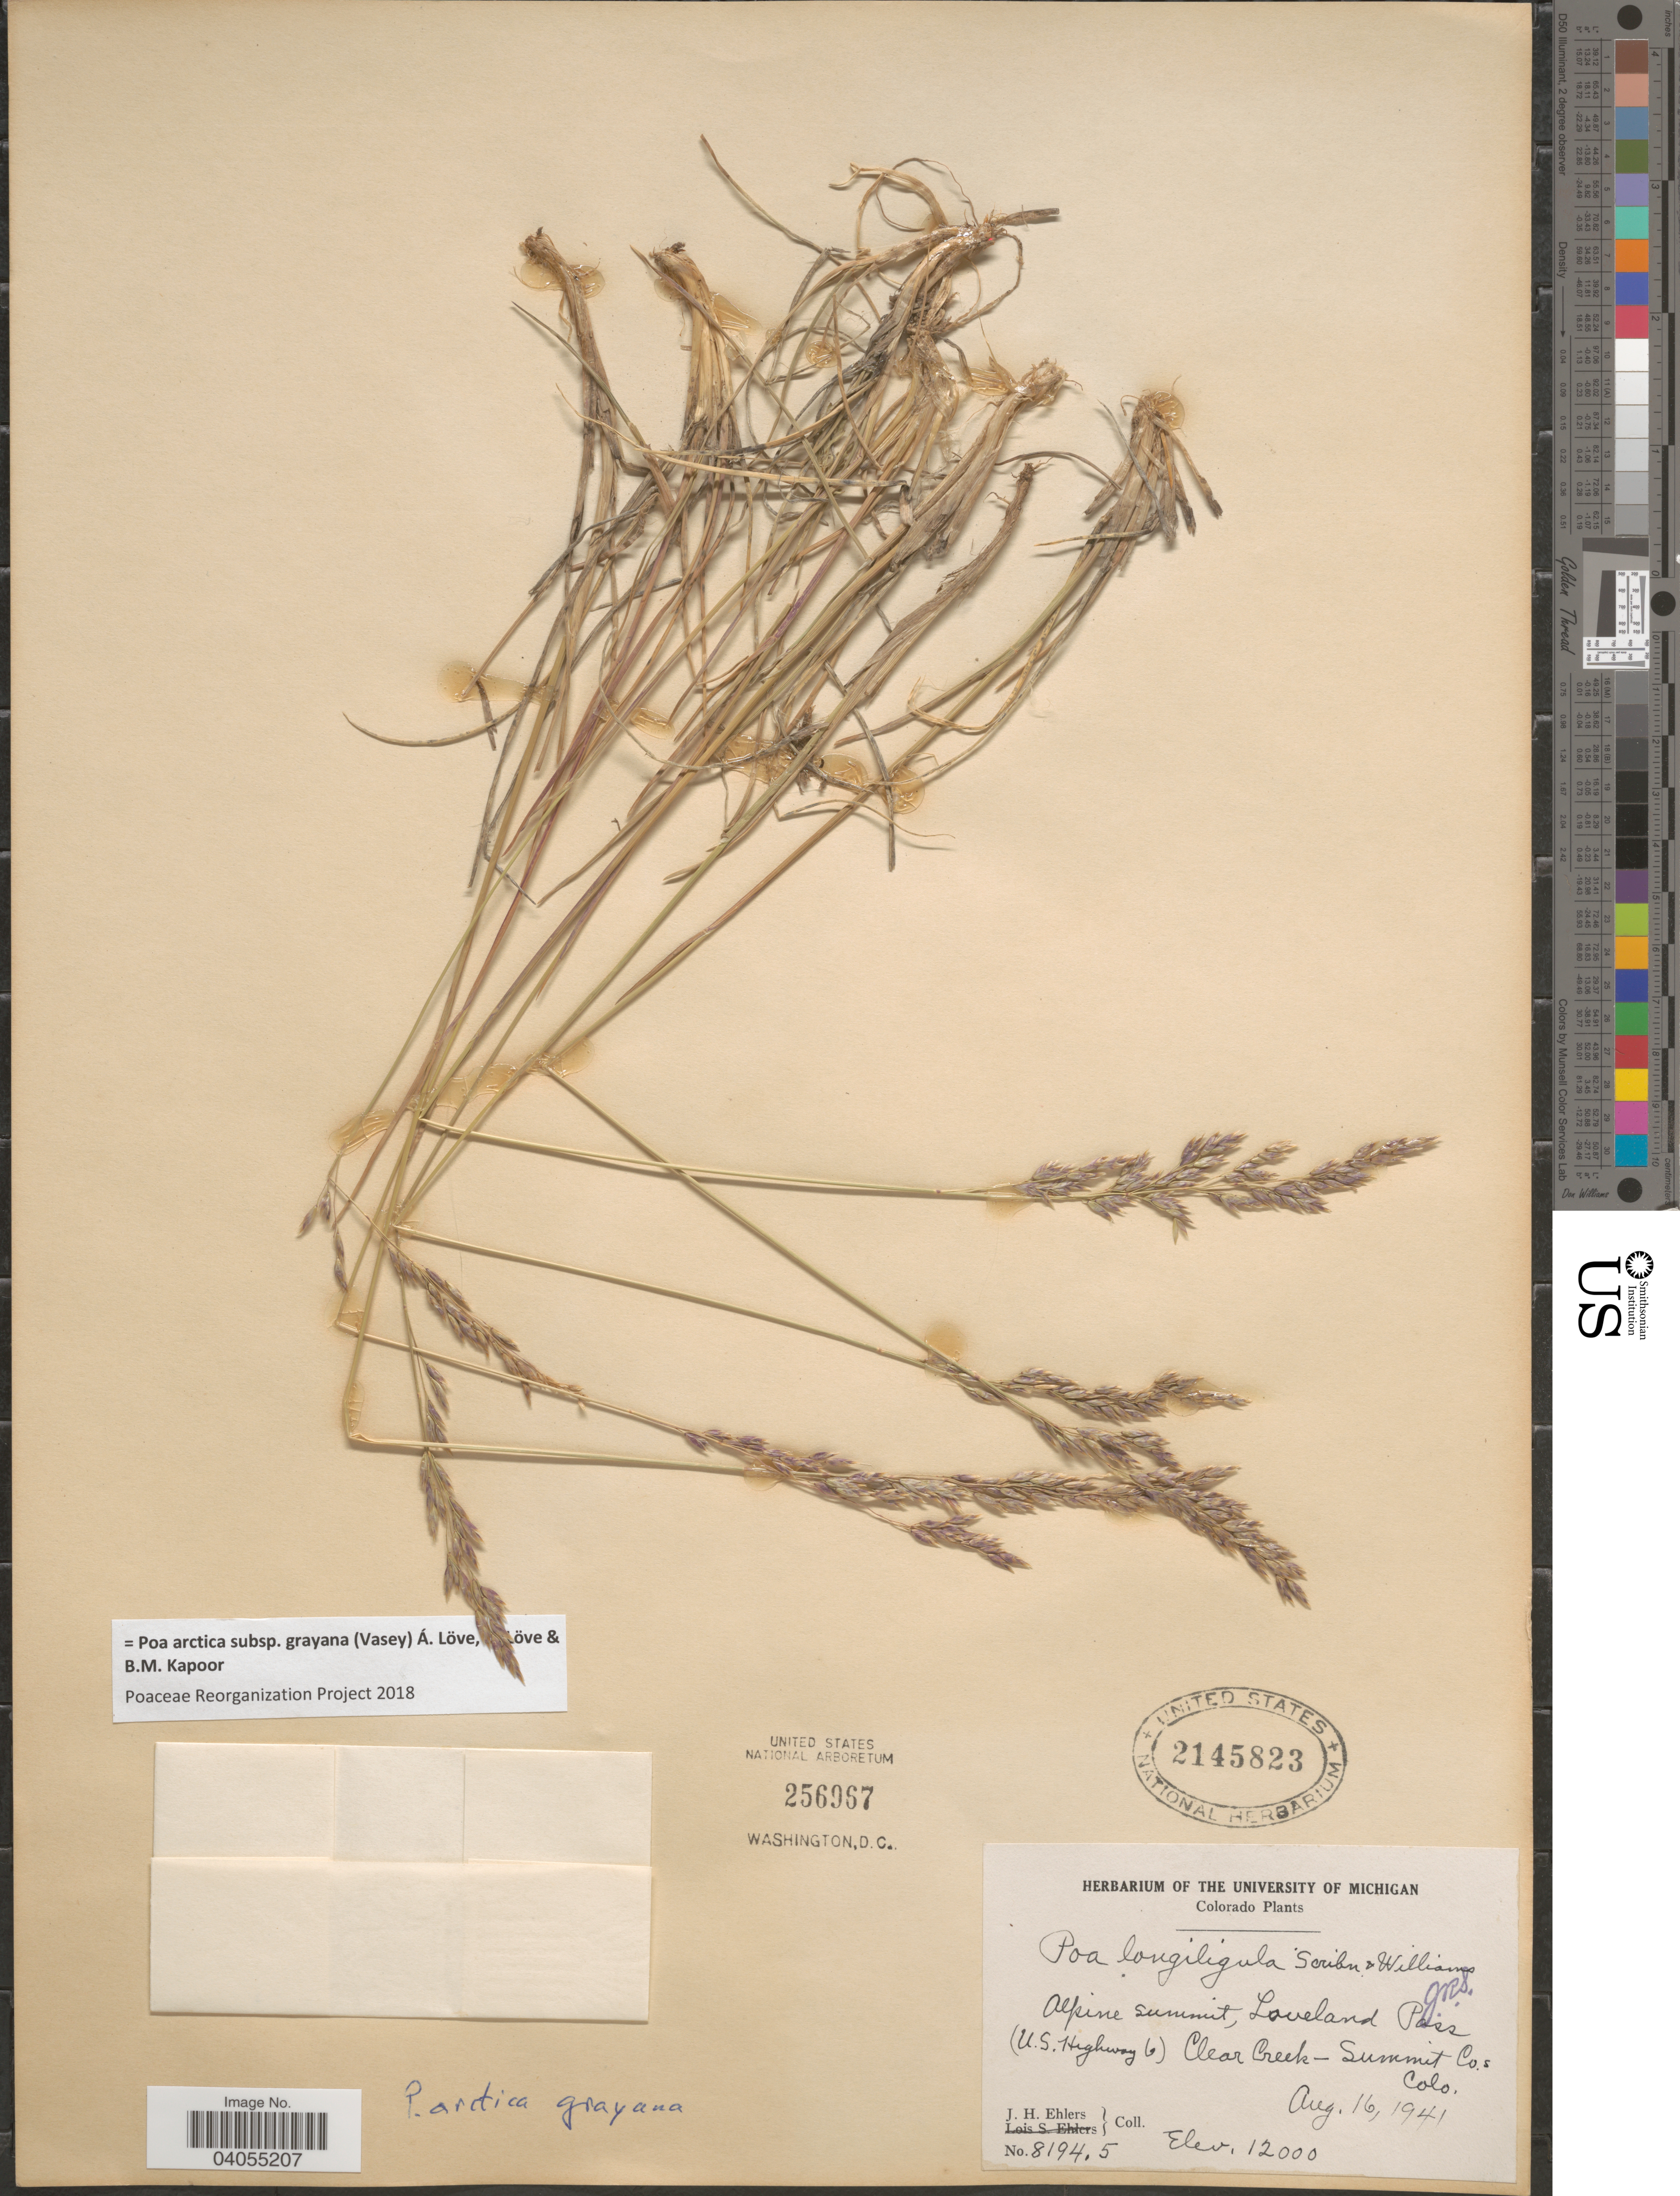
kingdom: Plantae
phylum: Tracheophyta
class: Liliopsida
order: Poales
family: Poaceae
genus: Poa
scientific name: Poa arctica subsp. grayana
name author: (Vasey) Á. Löve et al.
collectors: J. H. Ehlers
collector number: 8194.5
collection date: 1941-08-16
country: United States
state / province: Colorado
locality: Alpine summit, Loveland Pass (U.S. Highway 6) Clear Creek-Summit Co.s.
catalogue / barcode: US 2145823